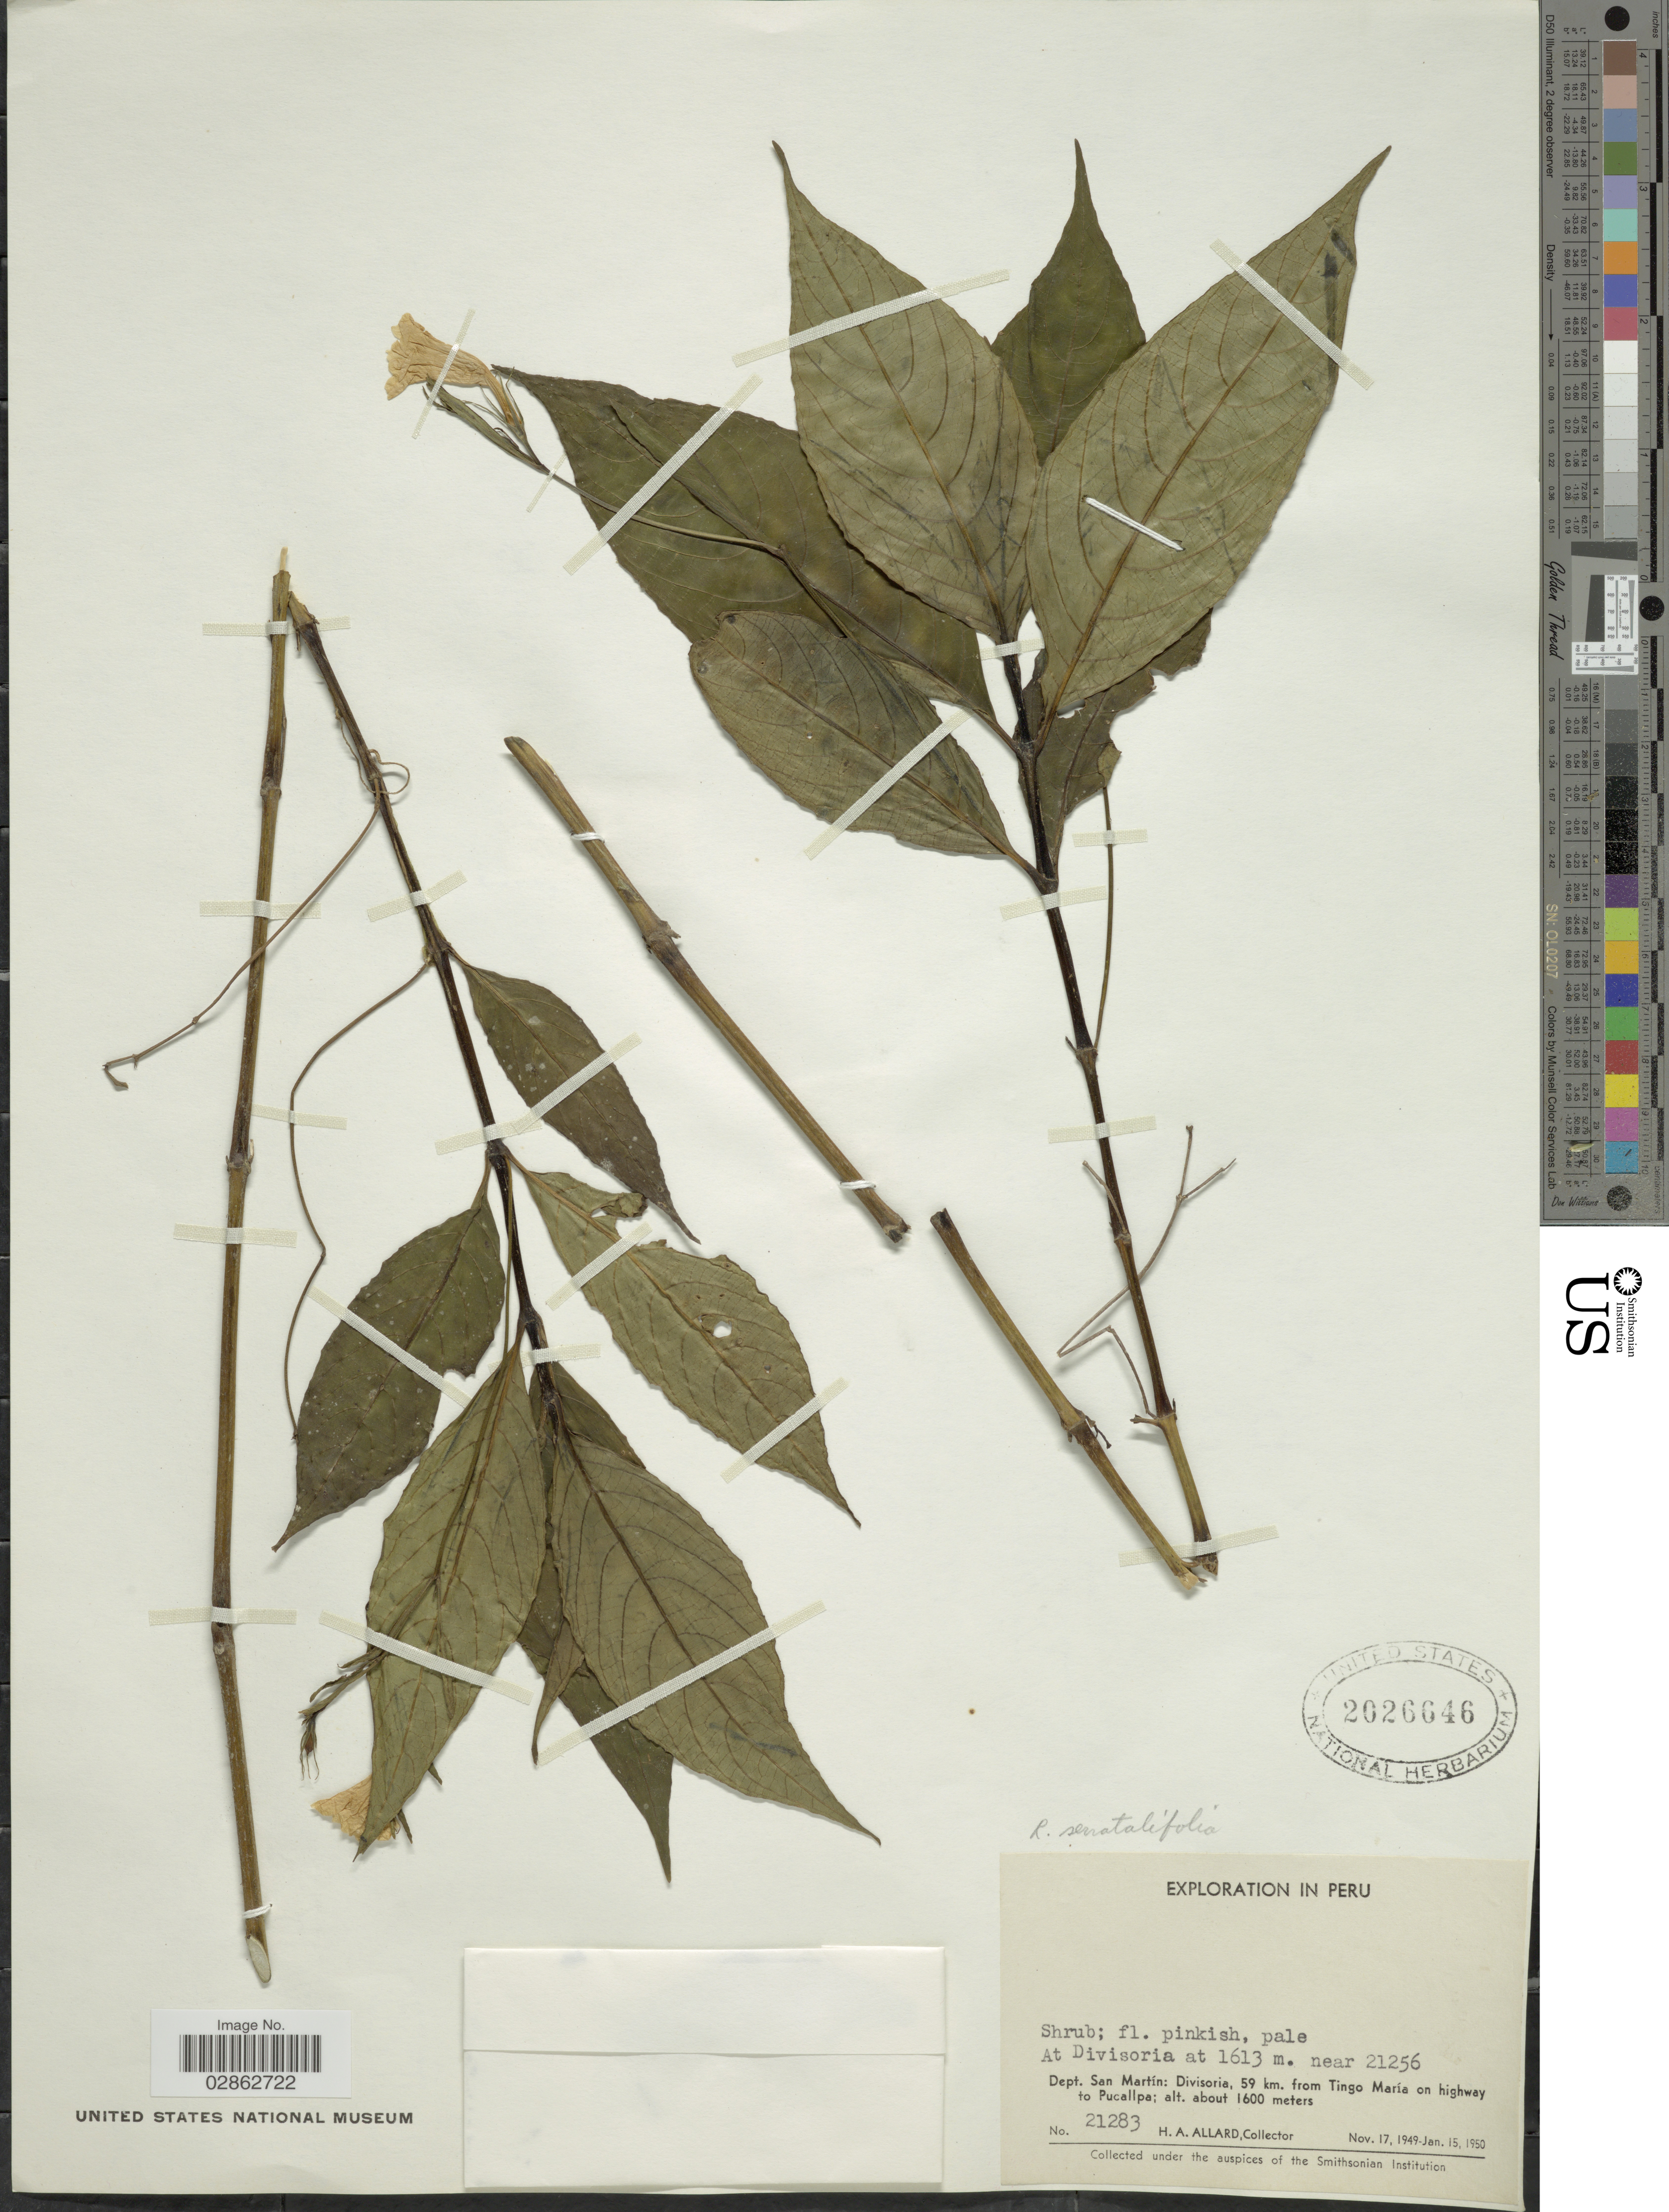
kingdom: Plantae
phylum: Tracheophyta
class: Magnoliopsida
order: Lamiales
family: Acanthaceae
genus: Ruellia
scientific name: Ruellia sp.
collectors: H. A. Allard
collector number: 21283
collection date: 1949-11-17/1950-01-15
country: Peru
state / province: San Martín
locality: Divisoria. Dept. San Martín: Divisoria, 59 km. from Tingo María on highway to Pucallpa.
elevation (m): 1600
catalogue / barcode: US 2026646